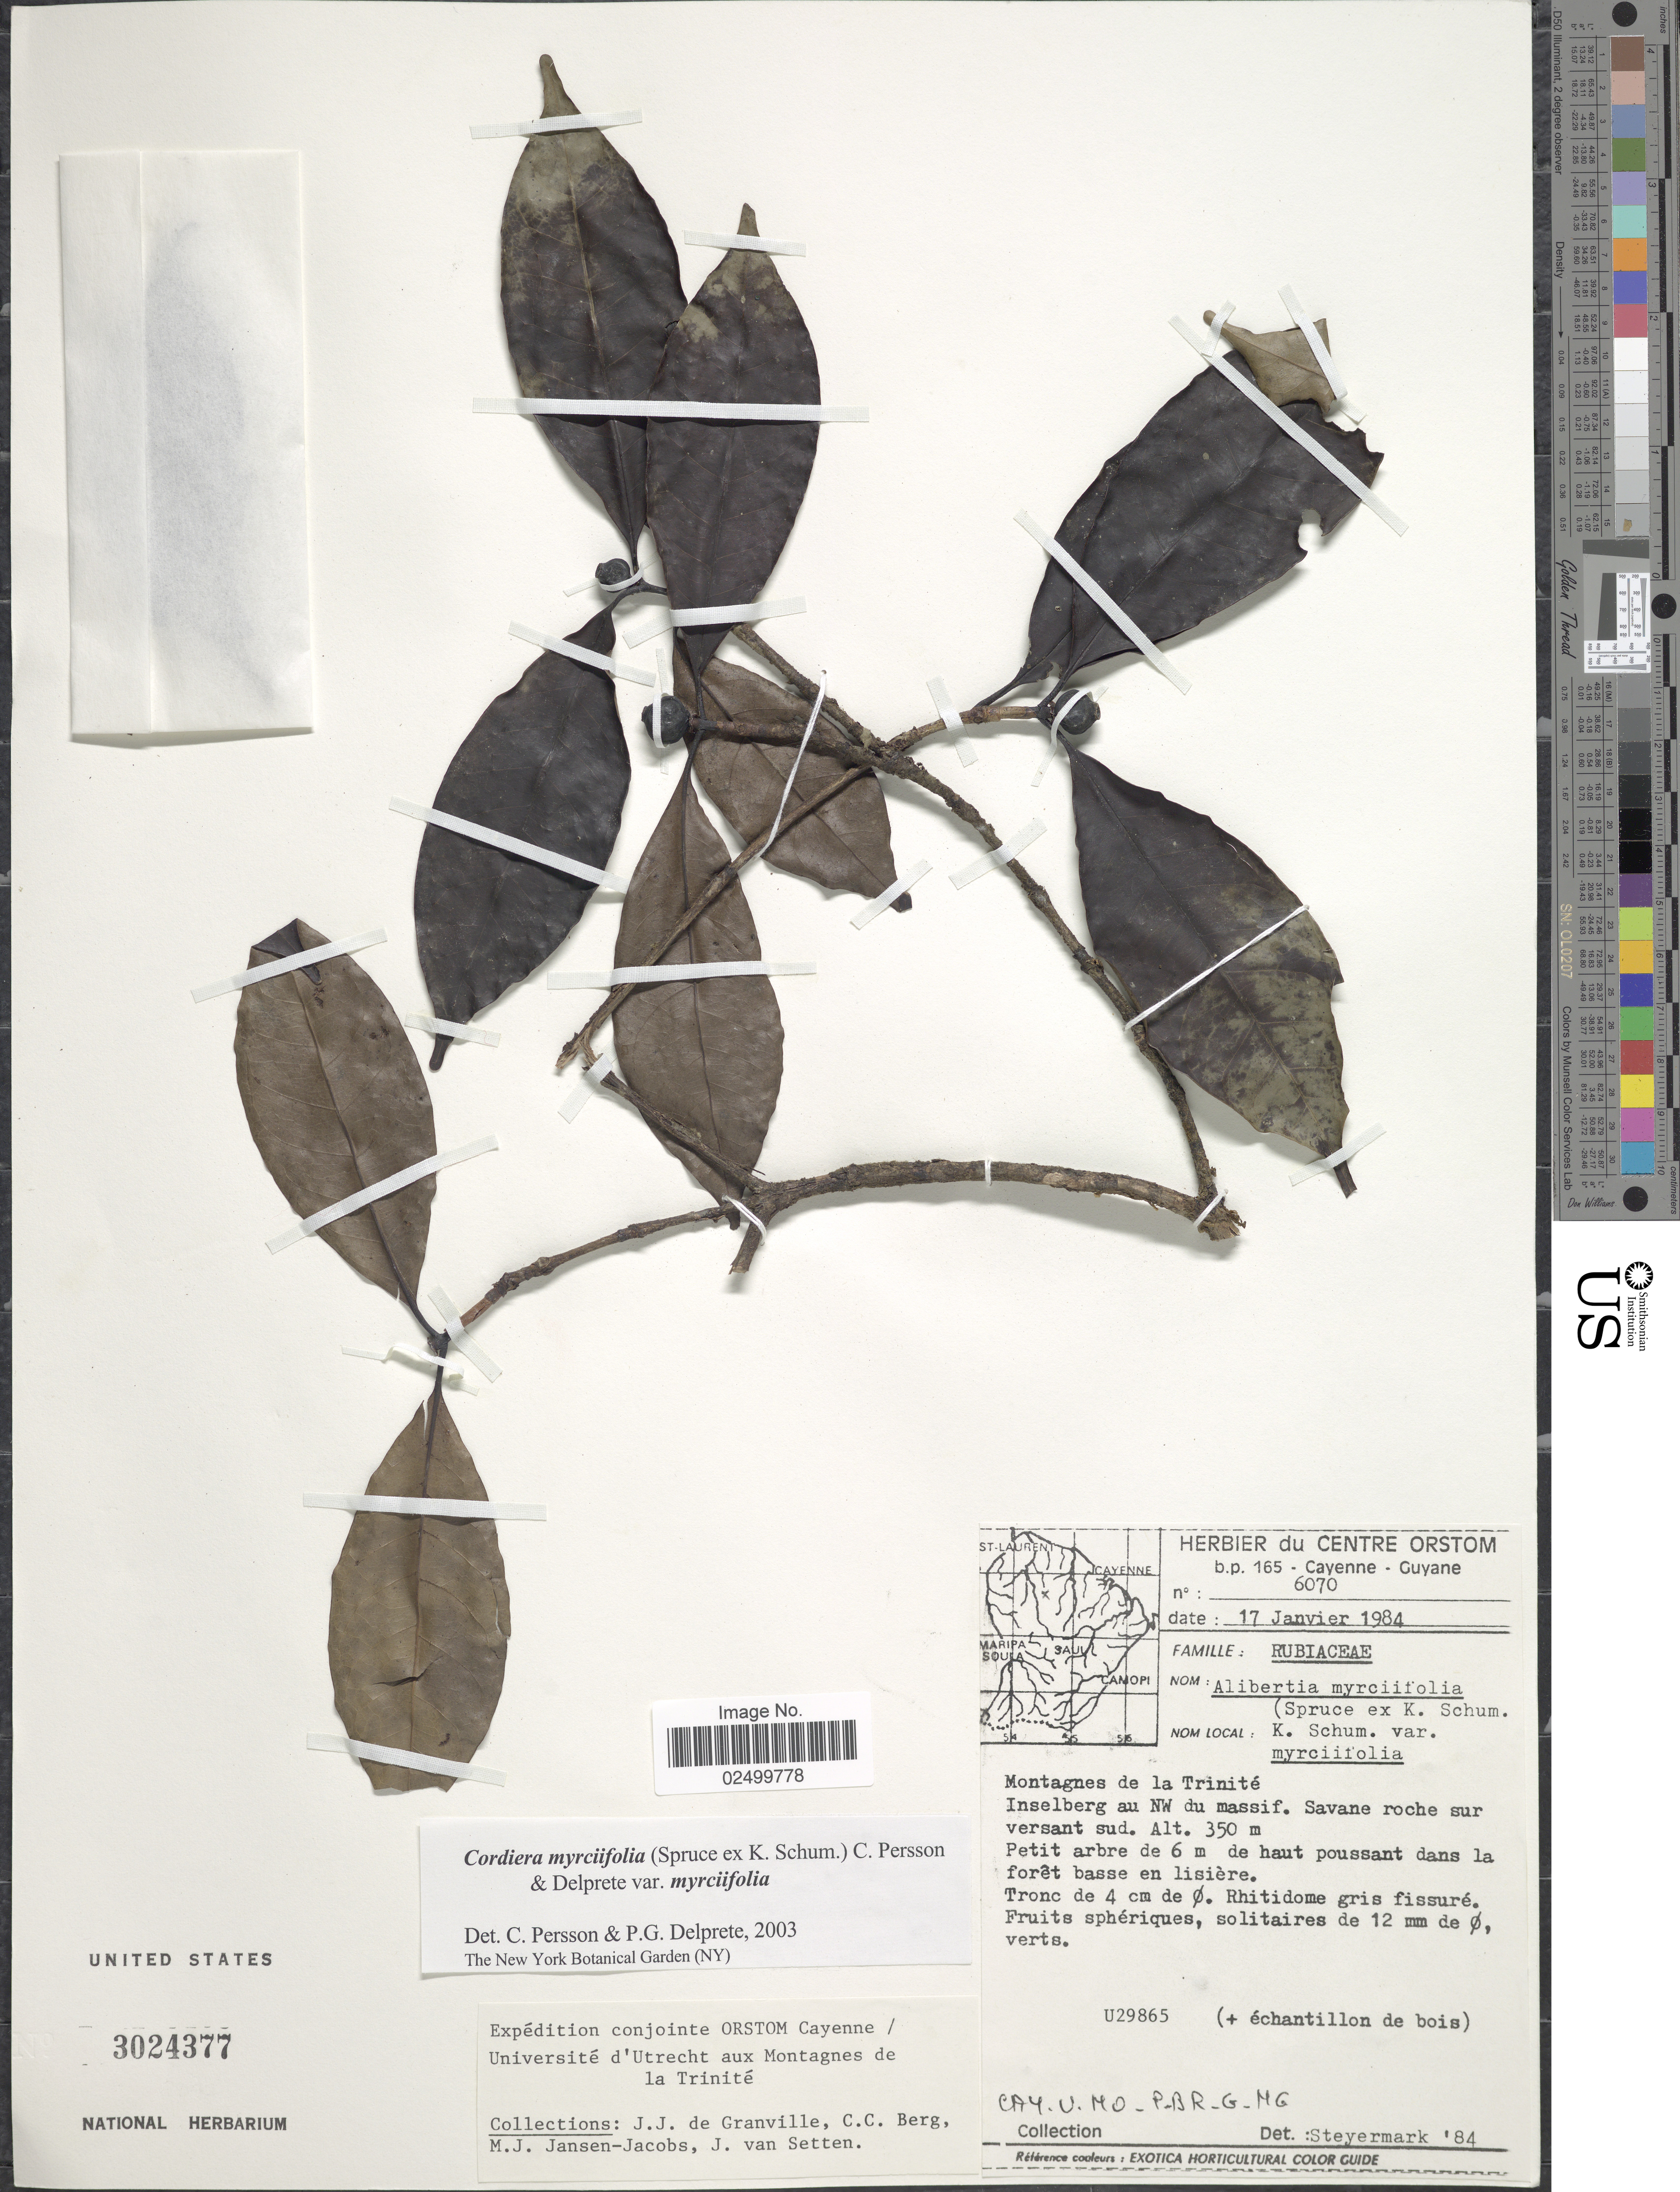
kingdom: Plantae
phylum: Tracheophyta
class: Magnoliopsida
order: Gentianales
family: Rubiaceae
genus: Cordiera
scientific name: Cordiera myrciifolia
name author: (K. Schum.) C.H. Perss. & Delprete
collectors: J.-J. de Granville, C. C. Berg, M. J. Jansen-Jacobs & A. K. Setten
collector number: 6070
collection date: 1984-01-17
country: French Guiana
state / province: Cayenne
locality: Montagnes de la Trinite. Inselberg au NW du massif.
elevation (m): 350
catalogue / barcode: US 3024377